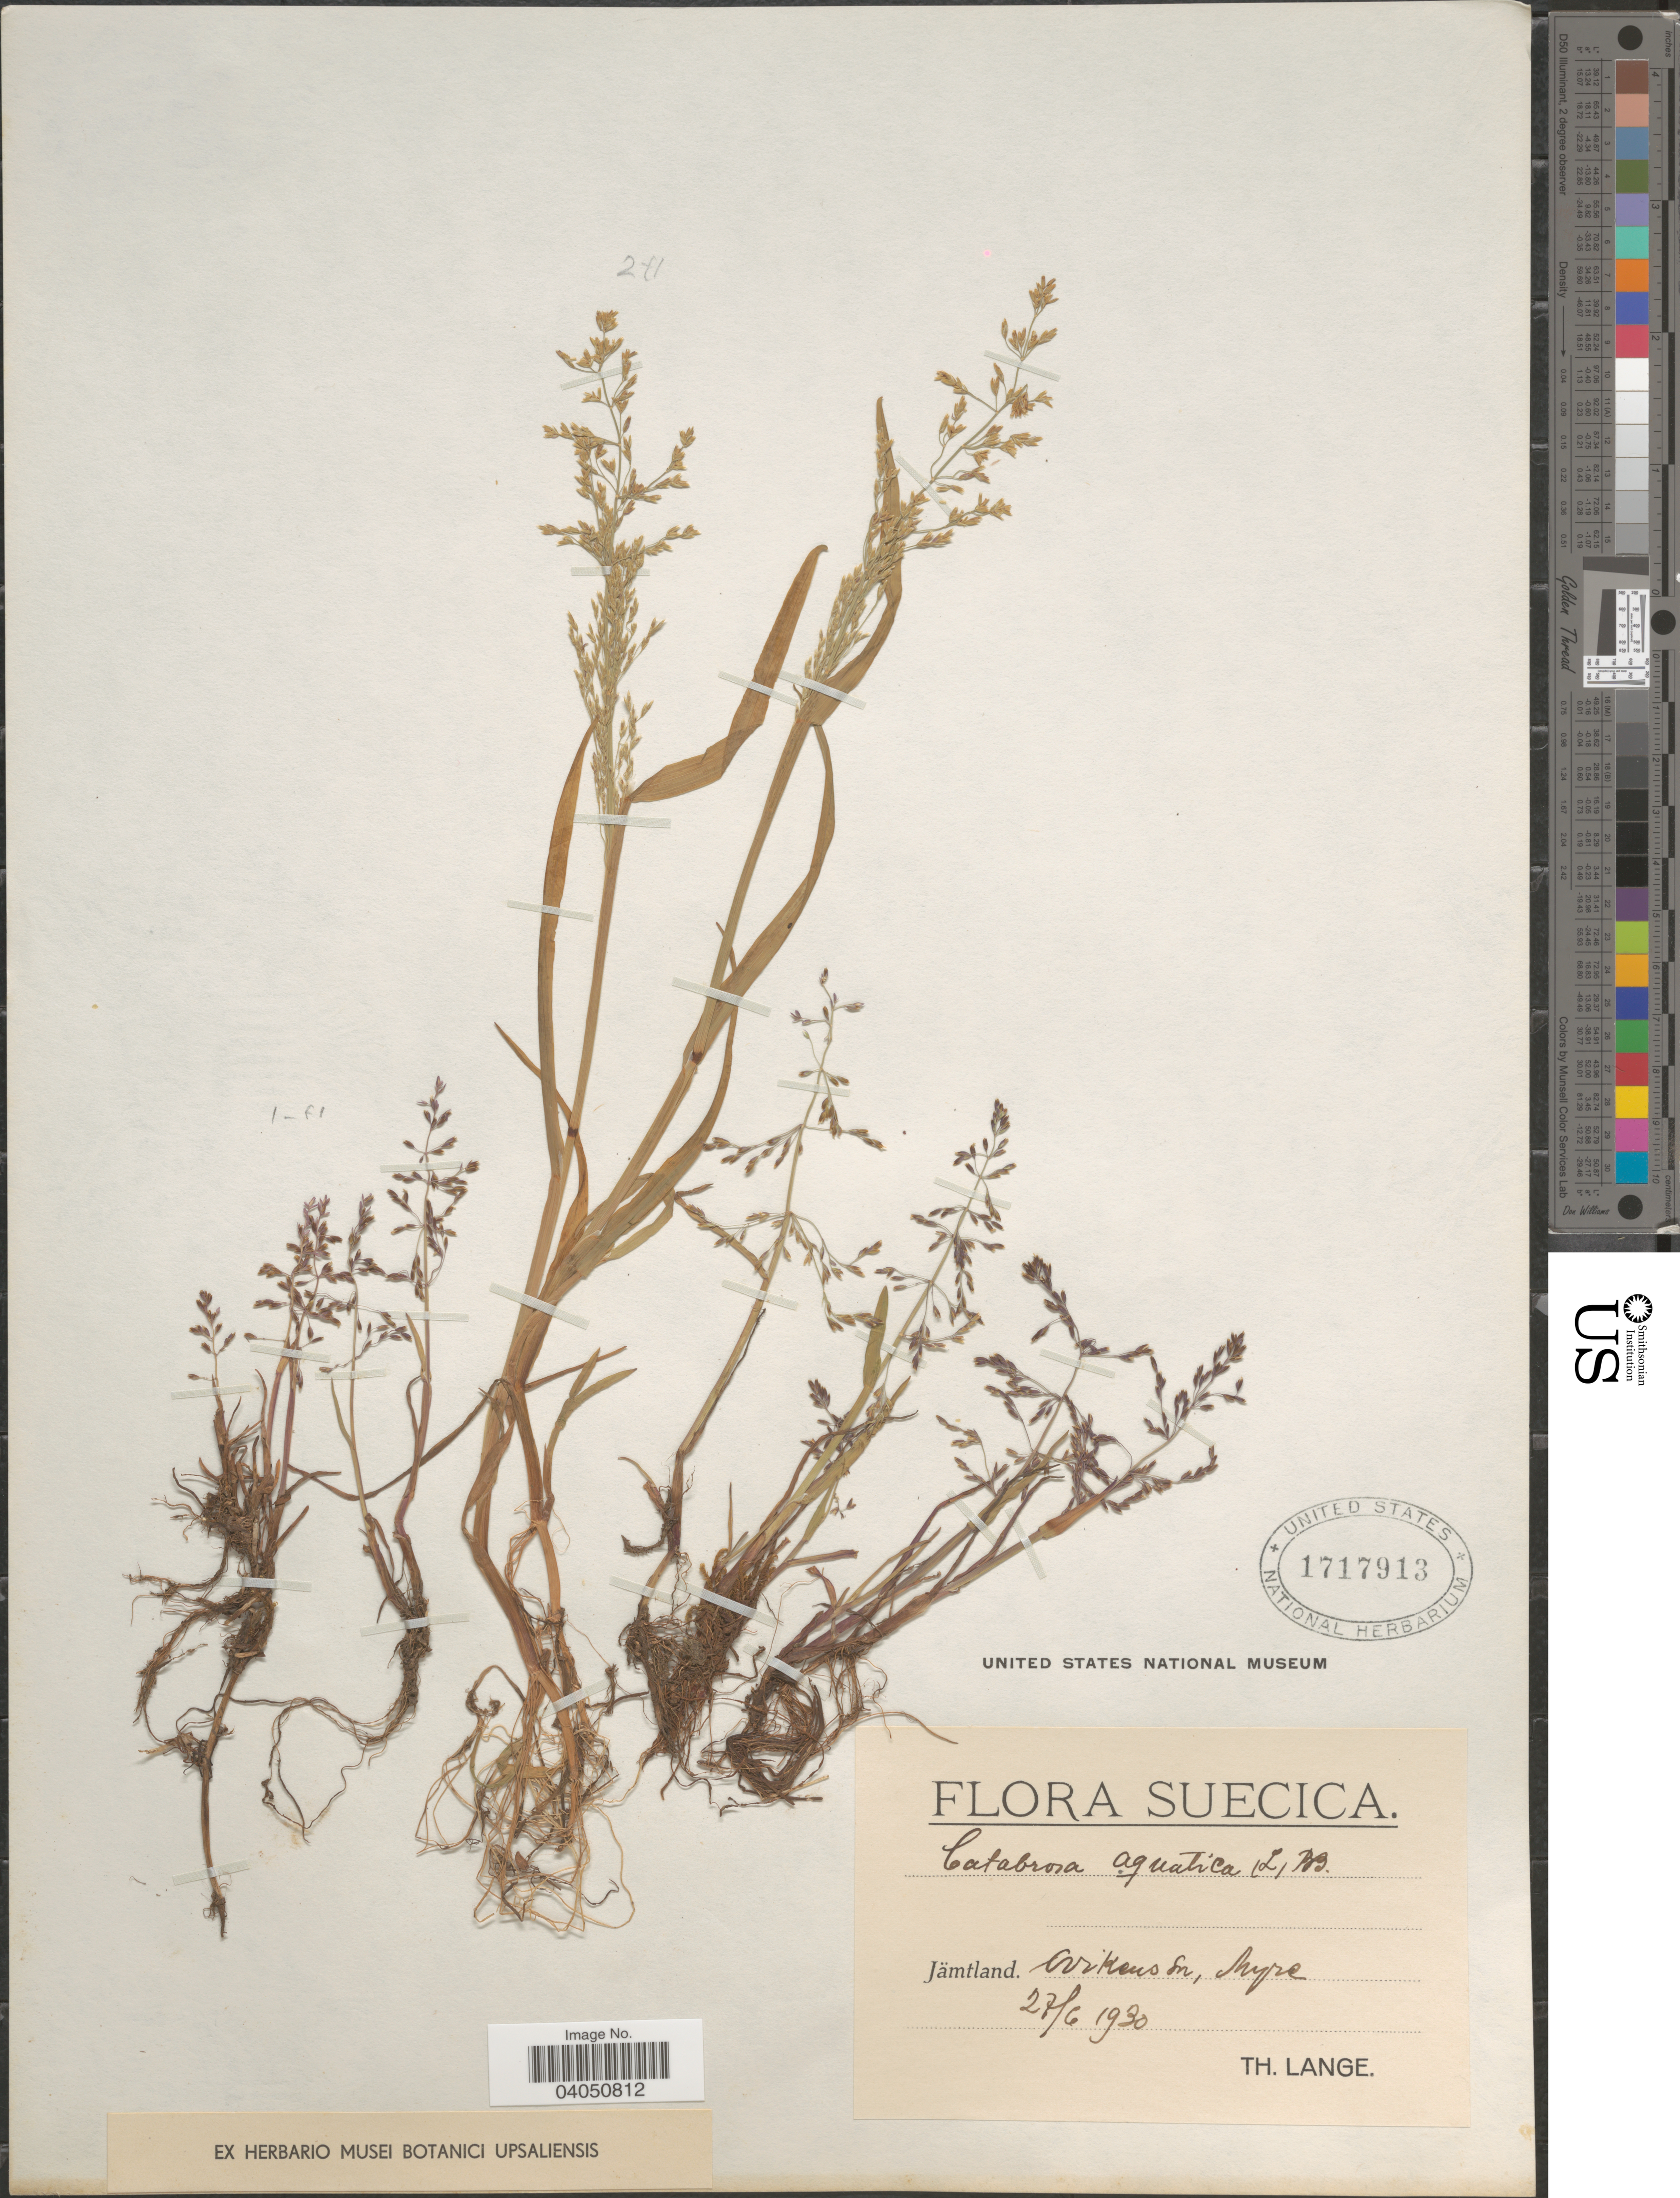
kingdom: Plantae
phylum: Tracheophyta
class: Liliopsida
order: Poales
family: Poaceae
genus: Catabrosa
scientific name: Catabrosa aquatica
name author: (L.) P. Beauv.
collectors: T. Lange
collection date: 1930-06-27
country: Sweden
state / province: Jämtland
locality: Suecica. Jämtland. Wikens sn, Myre.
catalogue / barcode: US 1717913